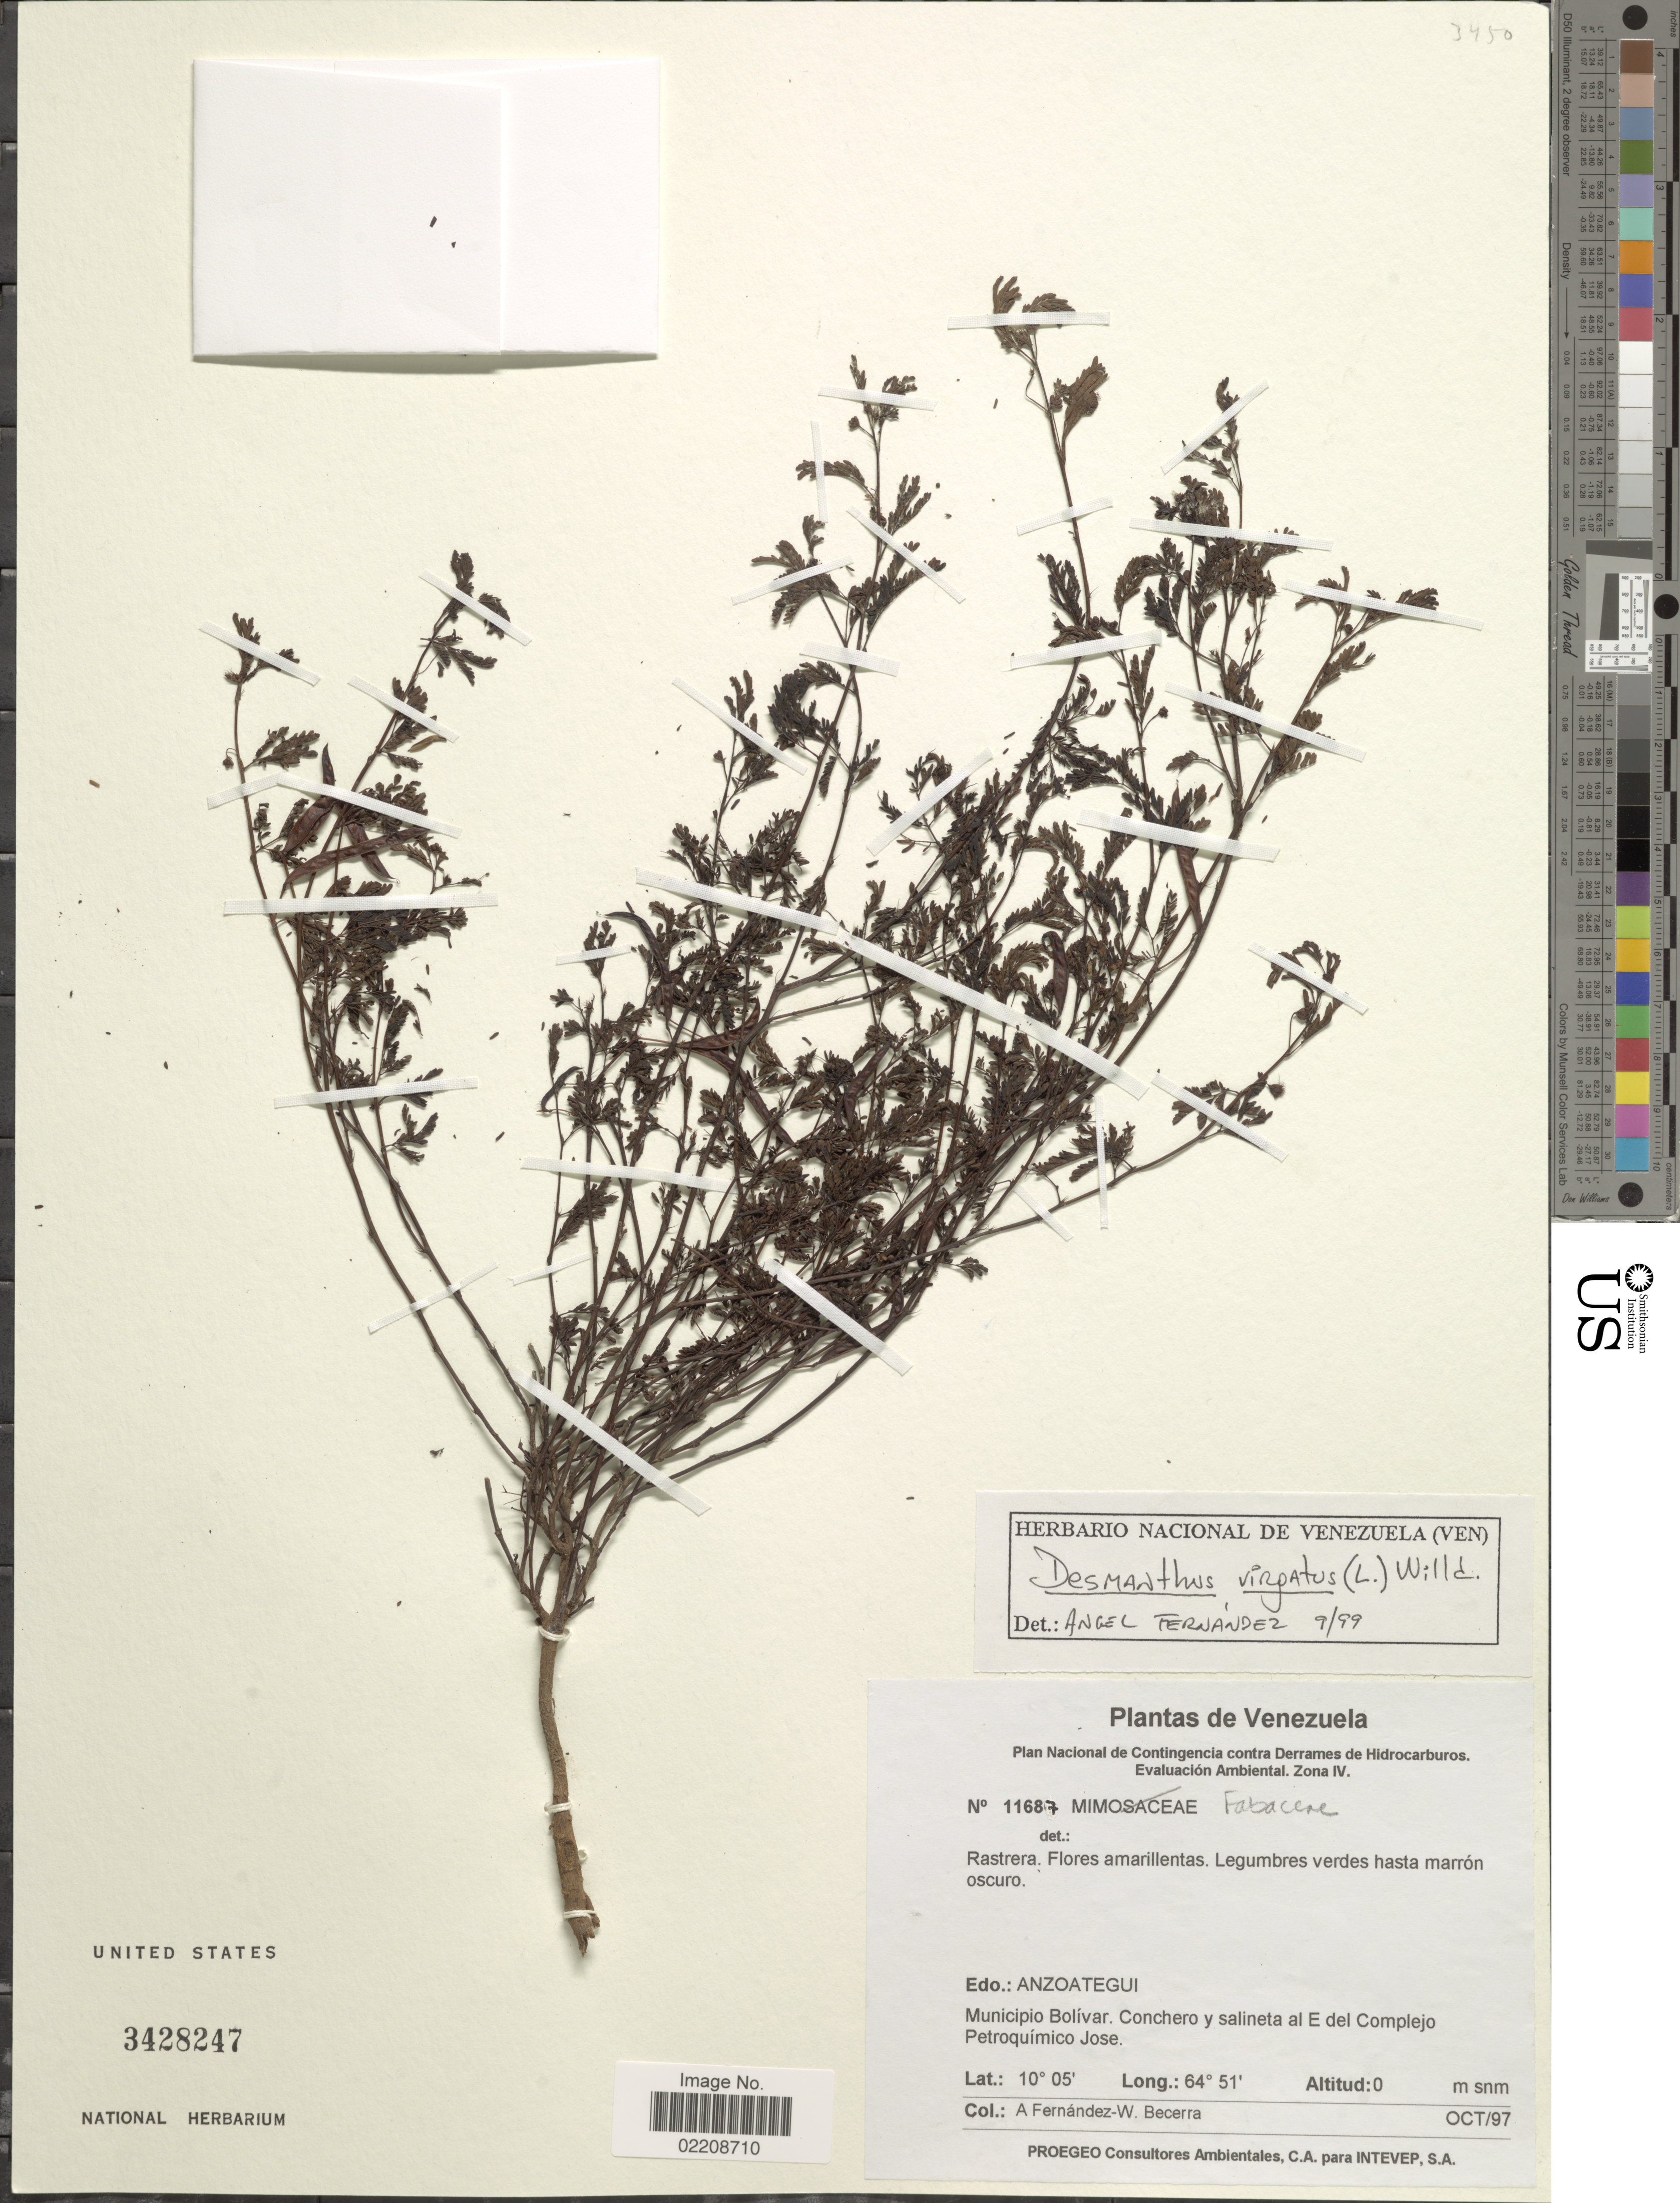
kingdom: Plantae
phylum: Tracheophyta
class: Magnoliopsida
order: Fabales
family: Fabaceae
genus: Desmanthus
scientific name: Desmanthus virgatus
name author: (L.) Willd.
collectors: Á. Fernández & W. Becerra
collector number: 11687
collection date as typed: Transcribed d/m/y: /10/97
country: Venezuela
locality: Edo. Anzoategui, Municipio Bolivar, Conchero y salineta al E del Complejo, Petroquimico Jose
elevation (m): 0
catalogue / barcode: US 3428247